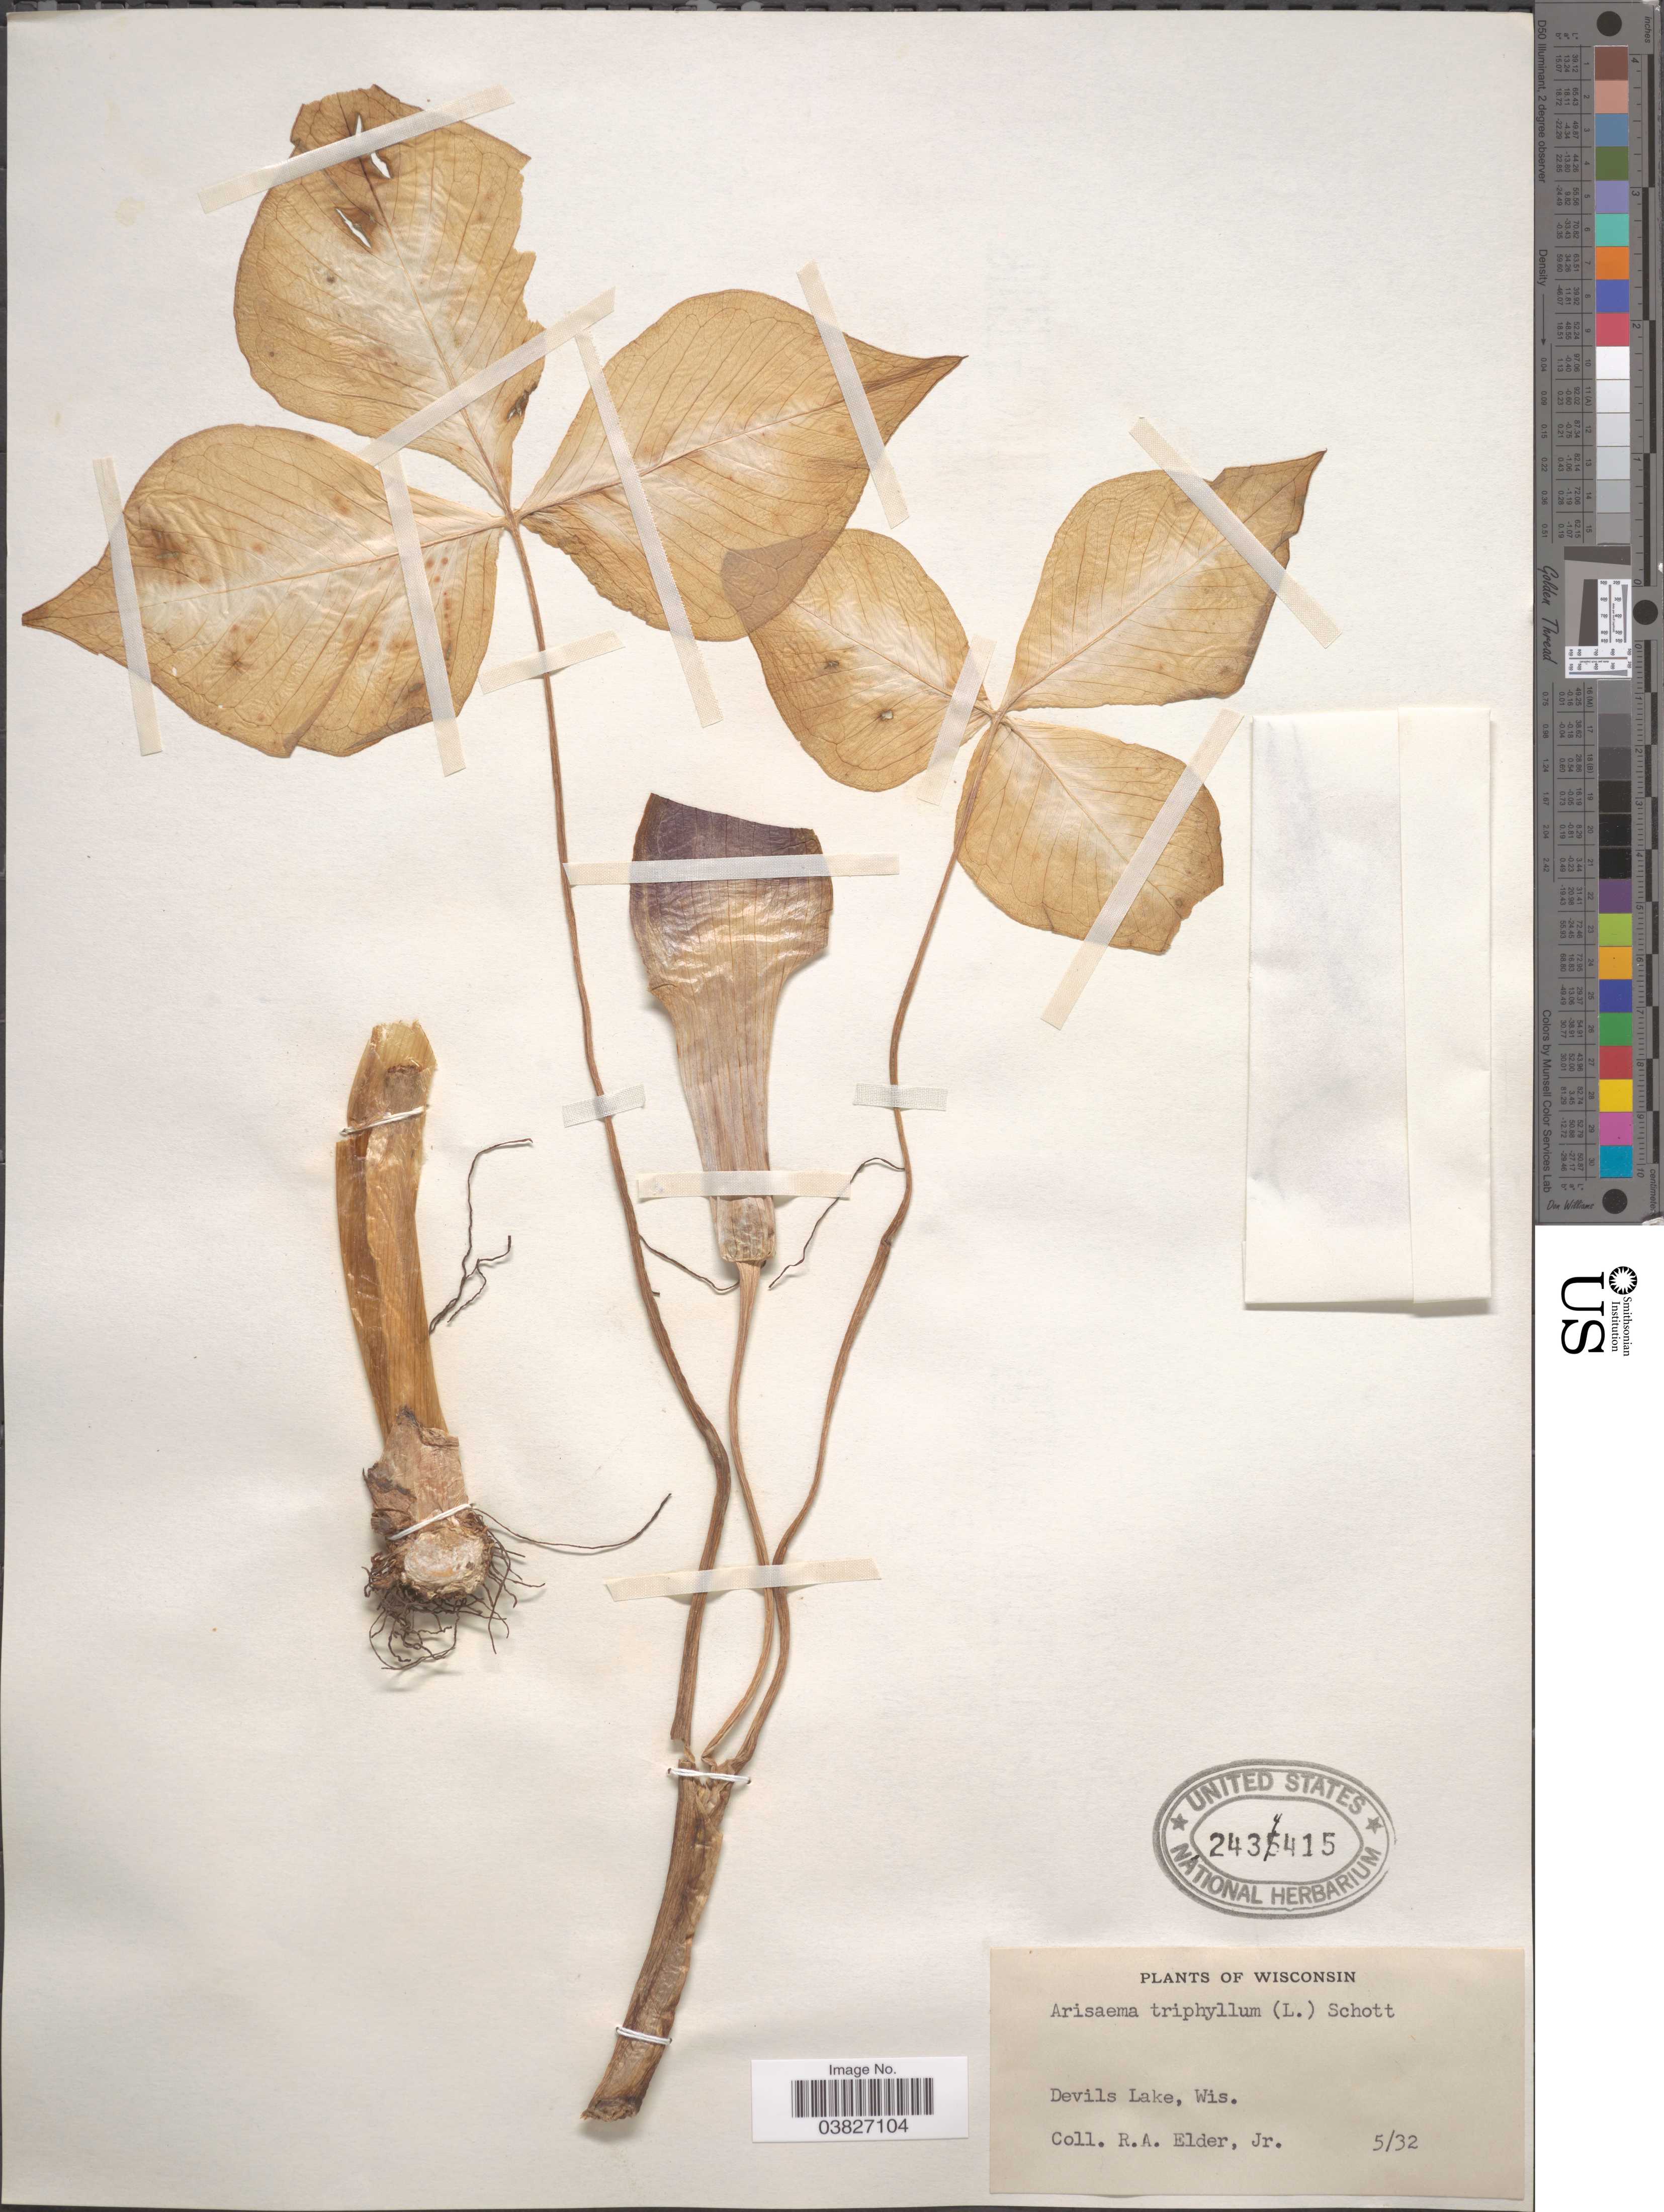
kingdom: Plantae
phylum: Tracheophyta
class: Liliopsida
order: Alismatales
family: Araceae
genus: Arisaema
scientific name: Arisaema triphyllum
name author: (L.) Schott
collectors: R. Elder Jr.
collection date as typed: Transcribed d/m/y: /5/32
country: United States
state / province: Wisconsin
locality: Devils Lake.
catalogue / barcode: US 2434415